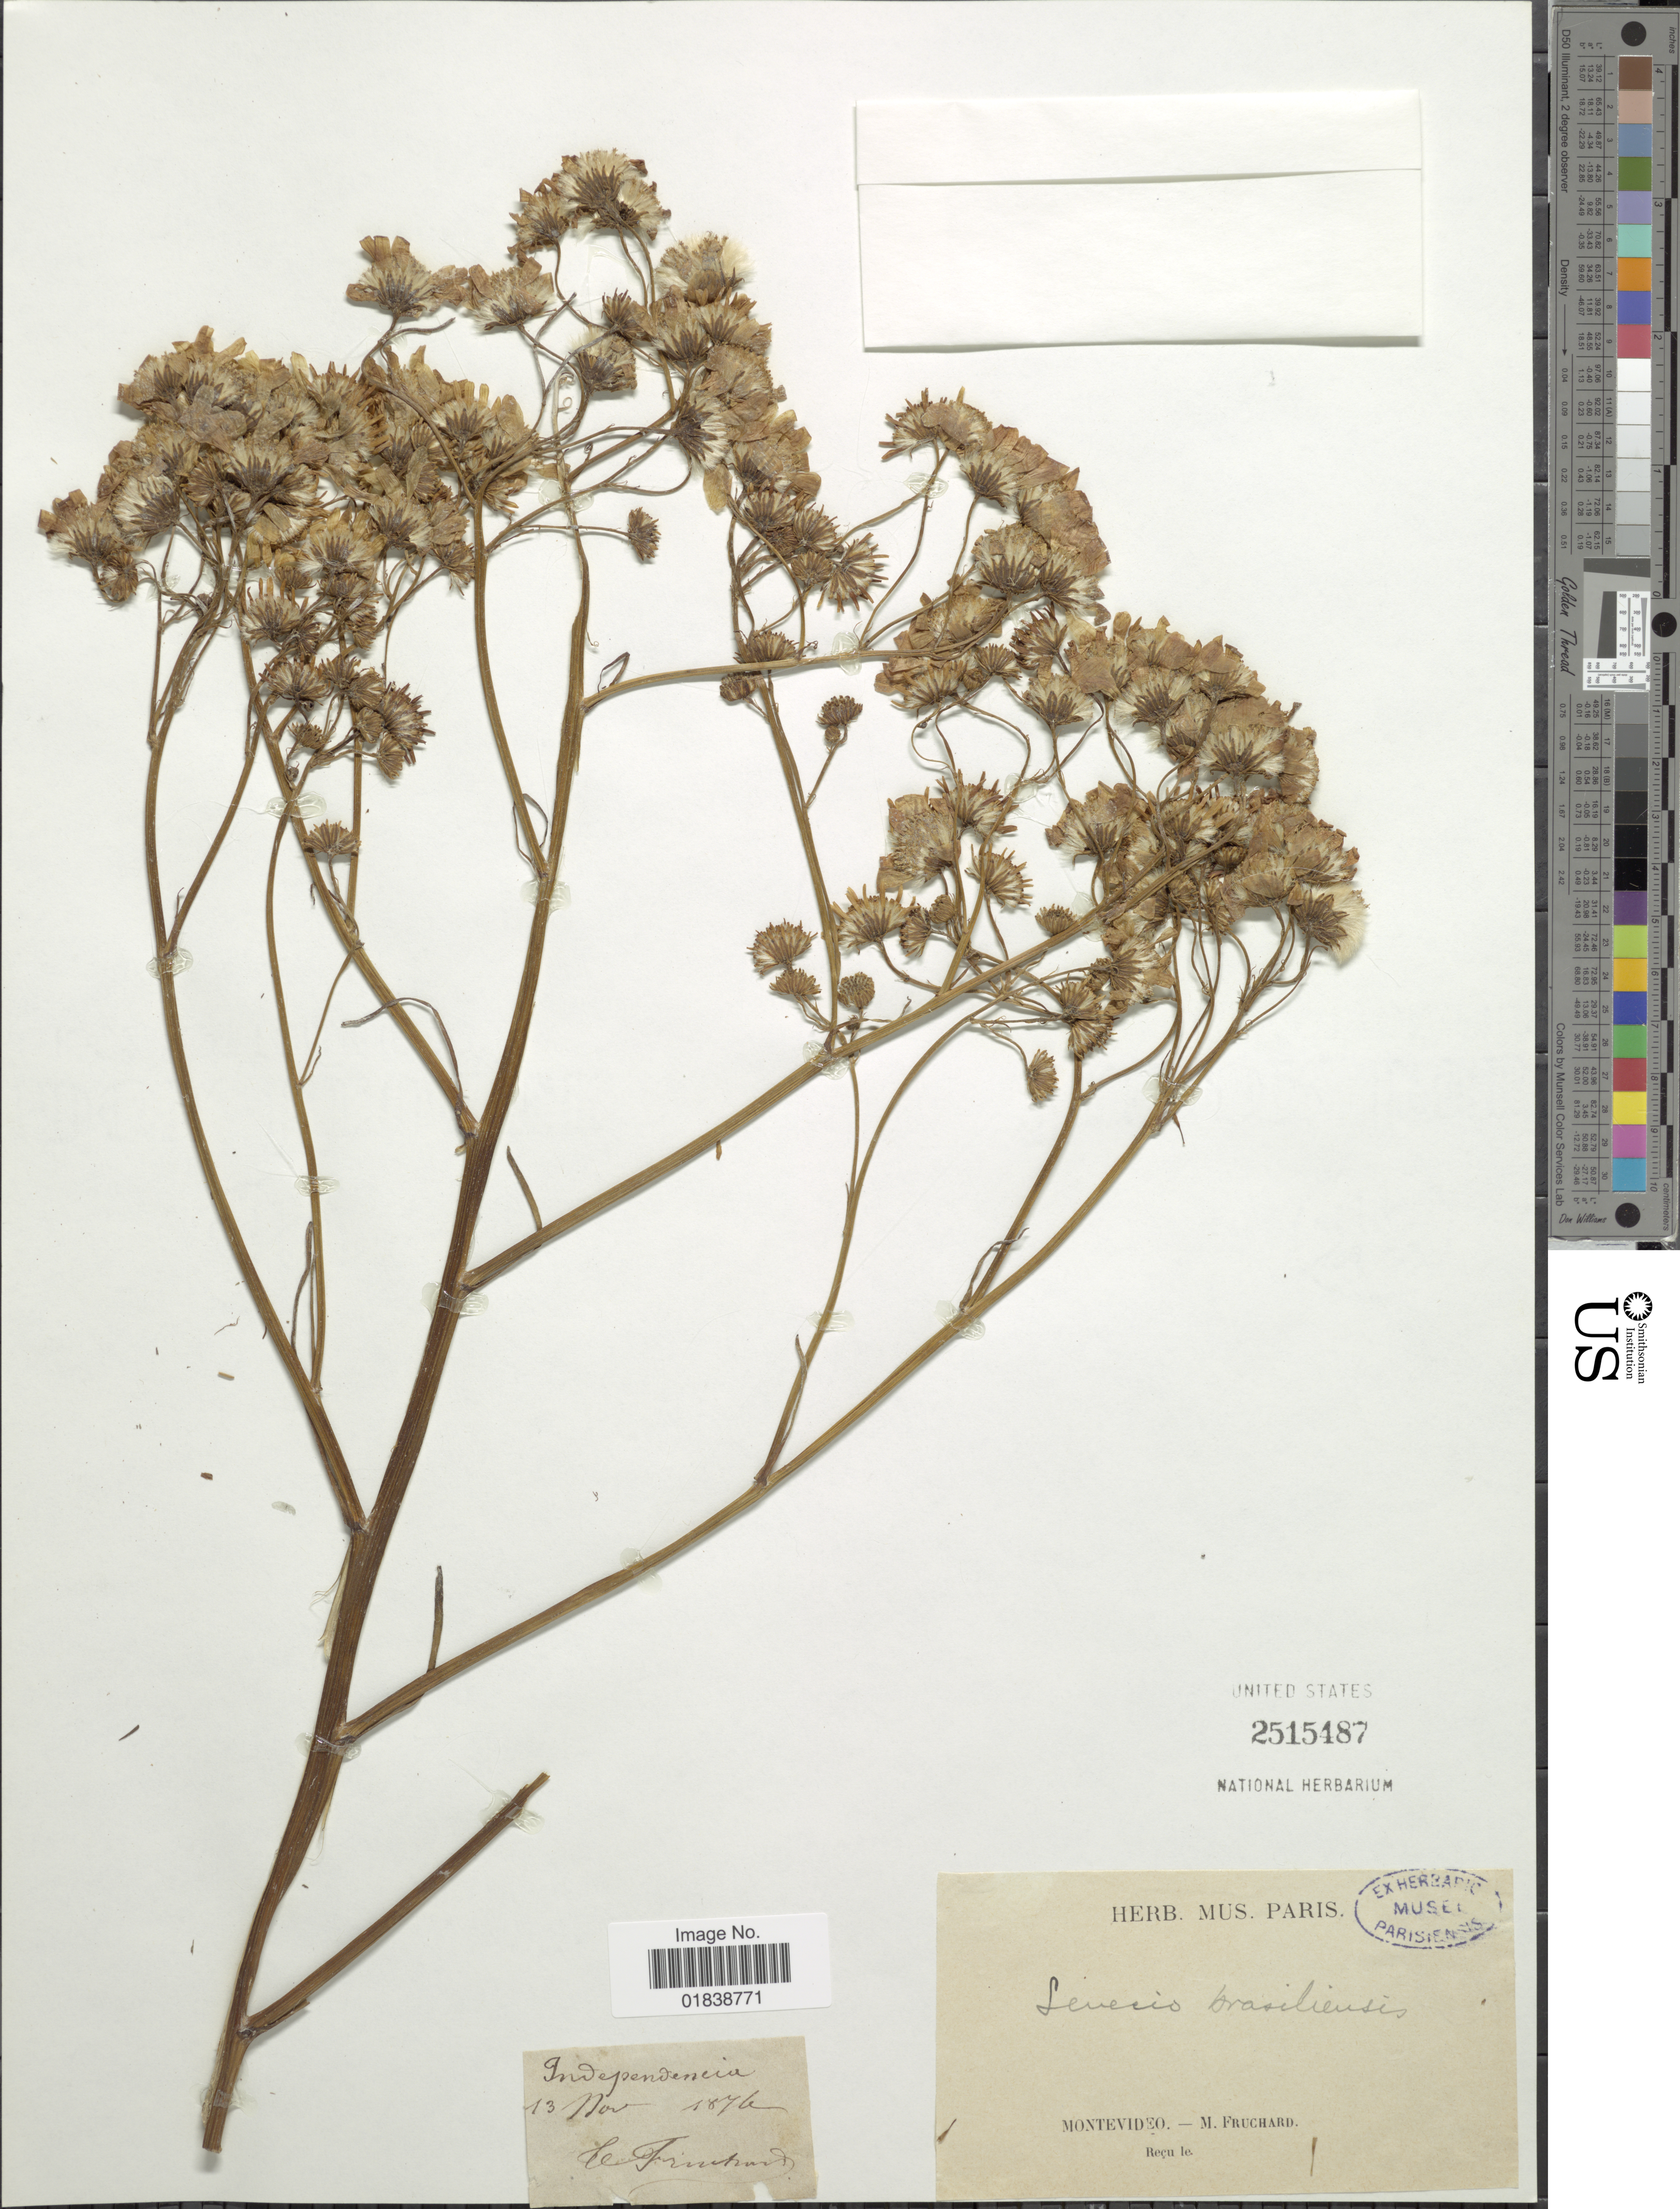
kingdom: Plantae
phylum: Tracheophyta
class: Magnoliopsida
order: Asterales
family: Asteraceae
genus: Senecio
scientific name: Senecio brasiliensis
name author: (Spreng.) Less.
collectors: M. Fruchard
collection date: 1876-11-13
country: Uruguay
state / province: Montevideo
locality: Independencia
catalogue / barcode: US 2515487